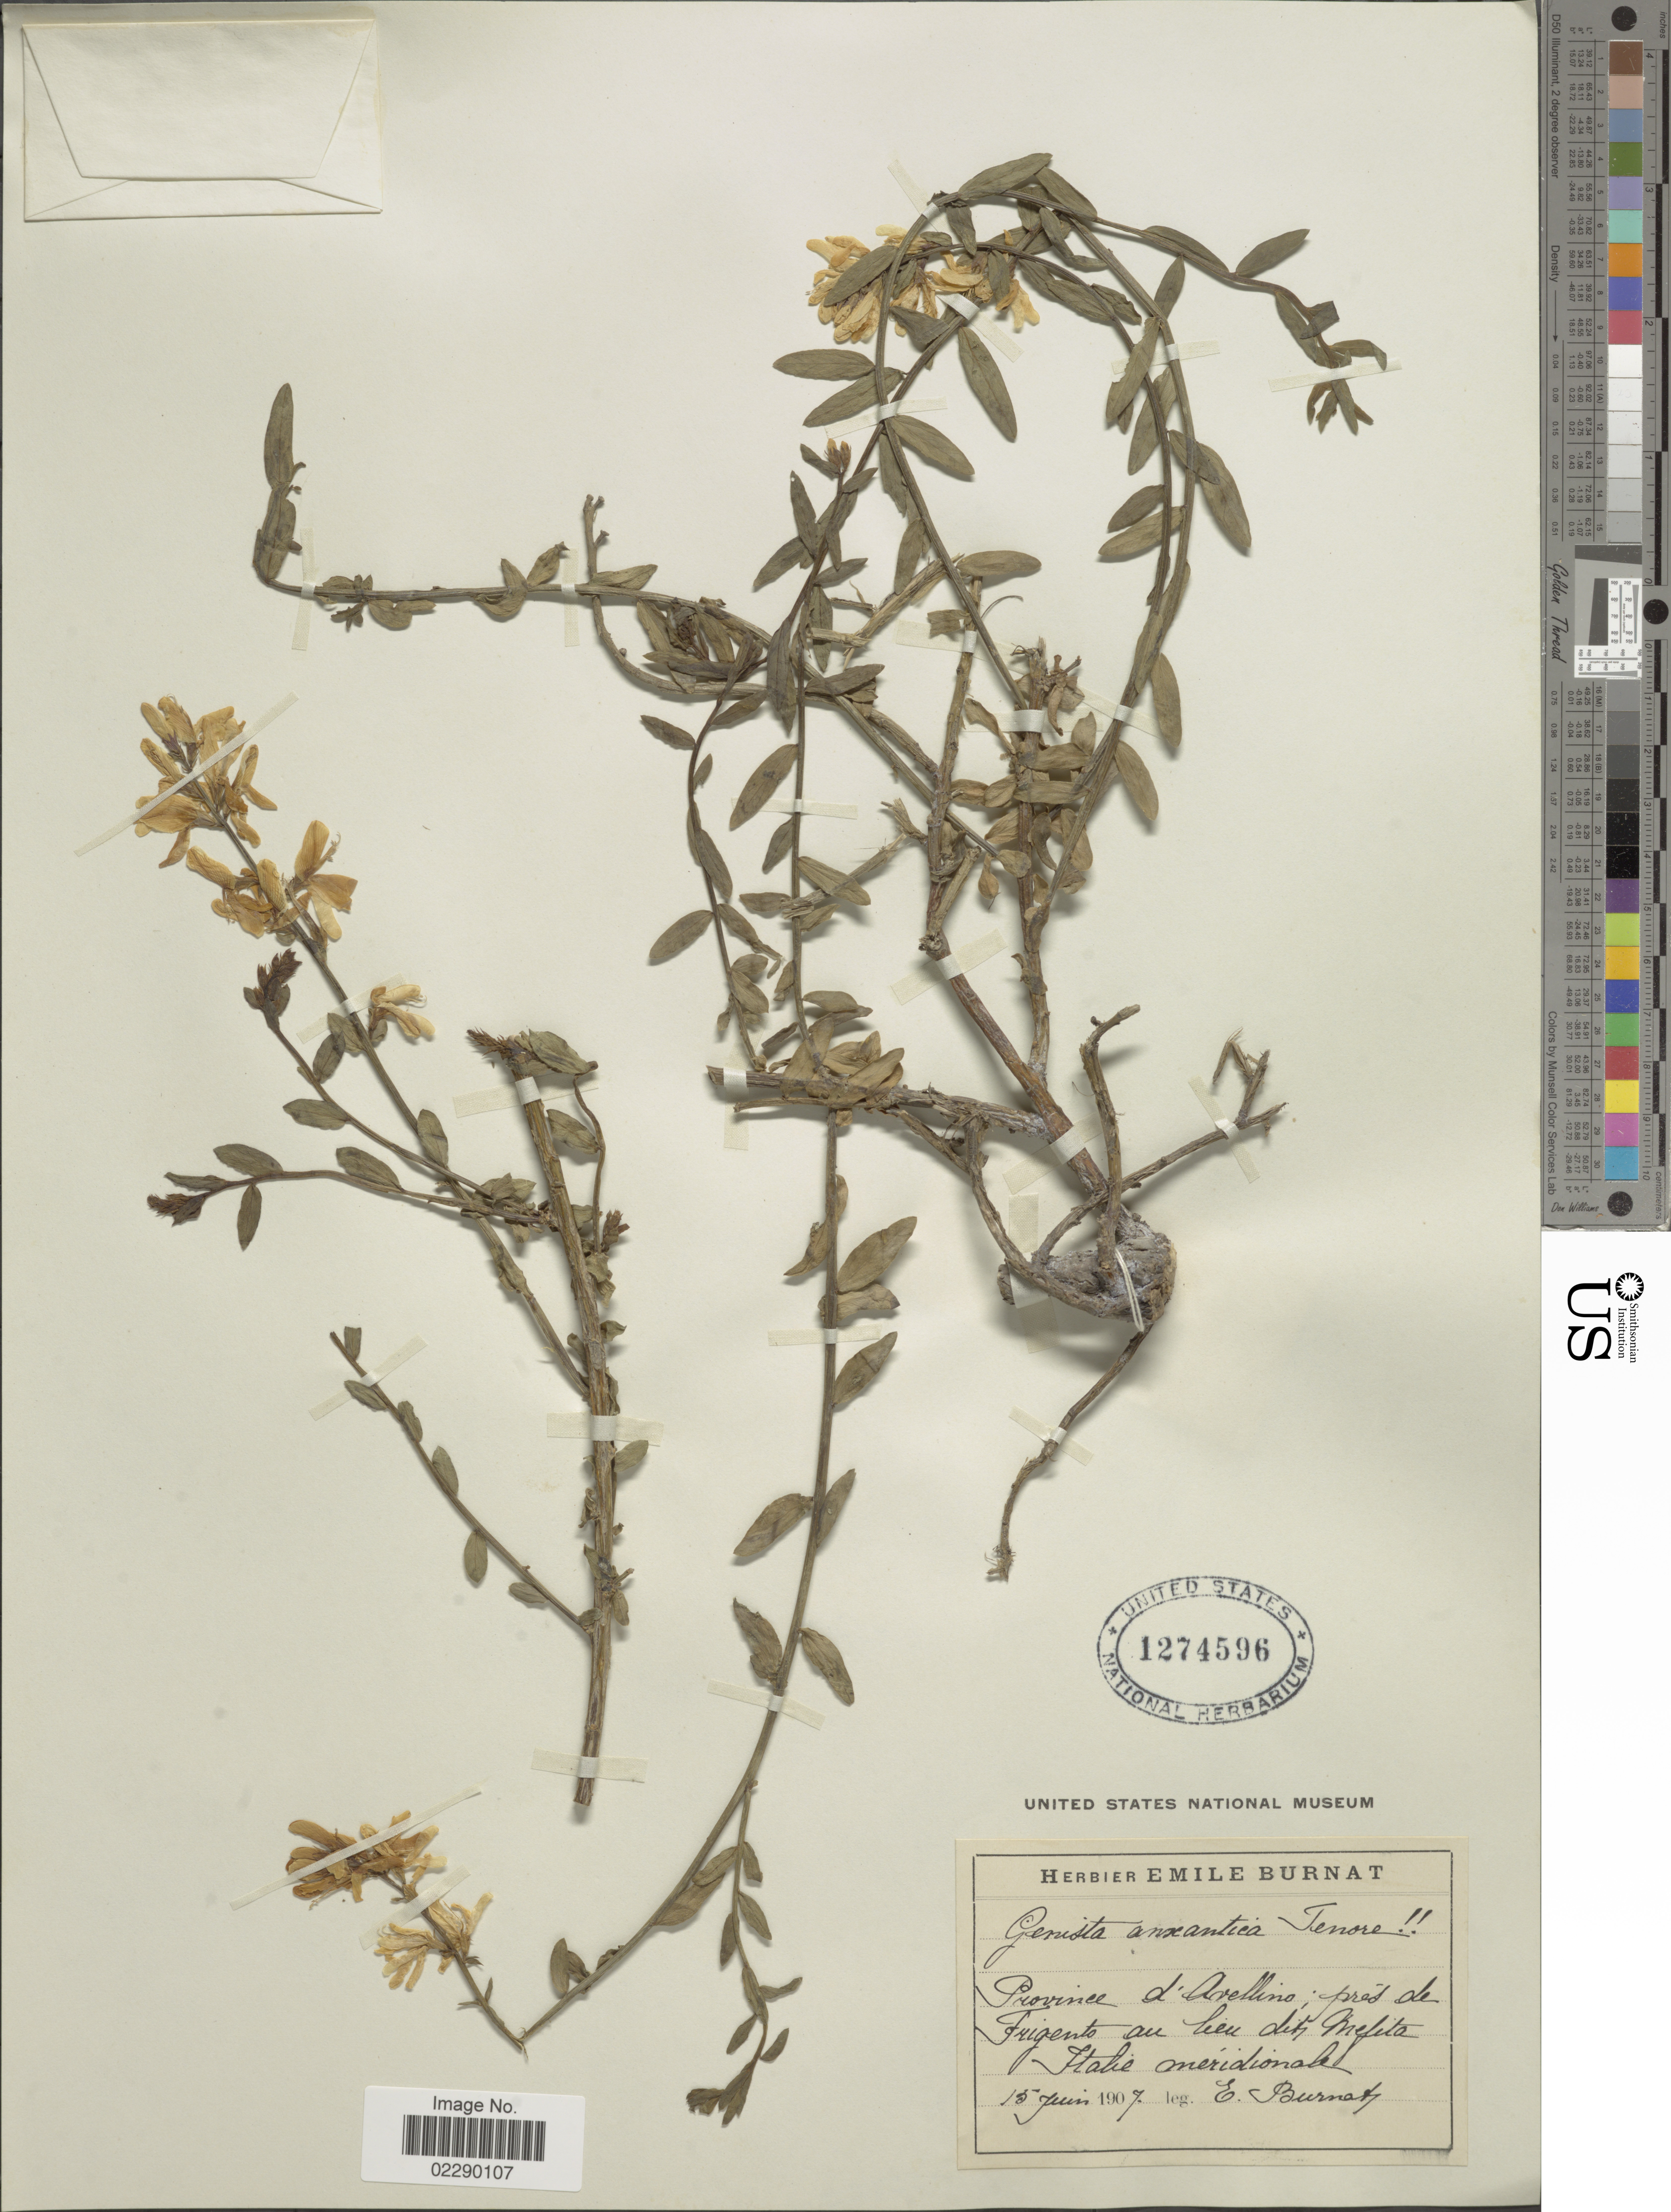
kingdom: Plantae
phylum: Tracheophyta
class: Magnoliopsida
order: Fabales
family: Fabaceae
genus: Genista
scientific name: Genista tinctoria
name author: L.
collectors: E. Burnat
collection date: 1907-06-15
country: Italy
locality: Province d'Avellino: près de Frigento au lieu dits Melita. Italia méridionale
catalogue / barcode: US 1274596